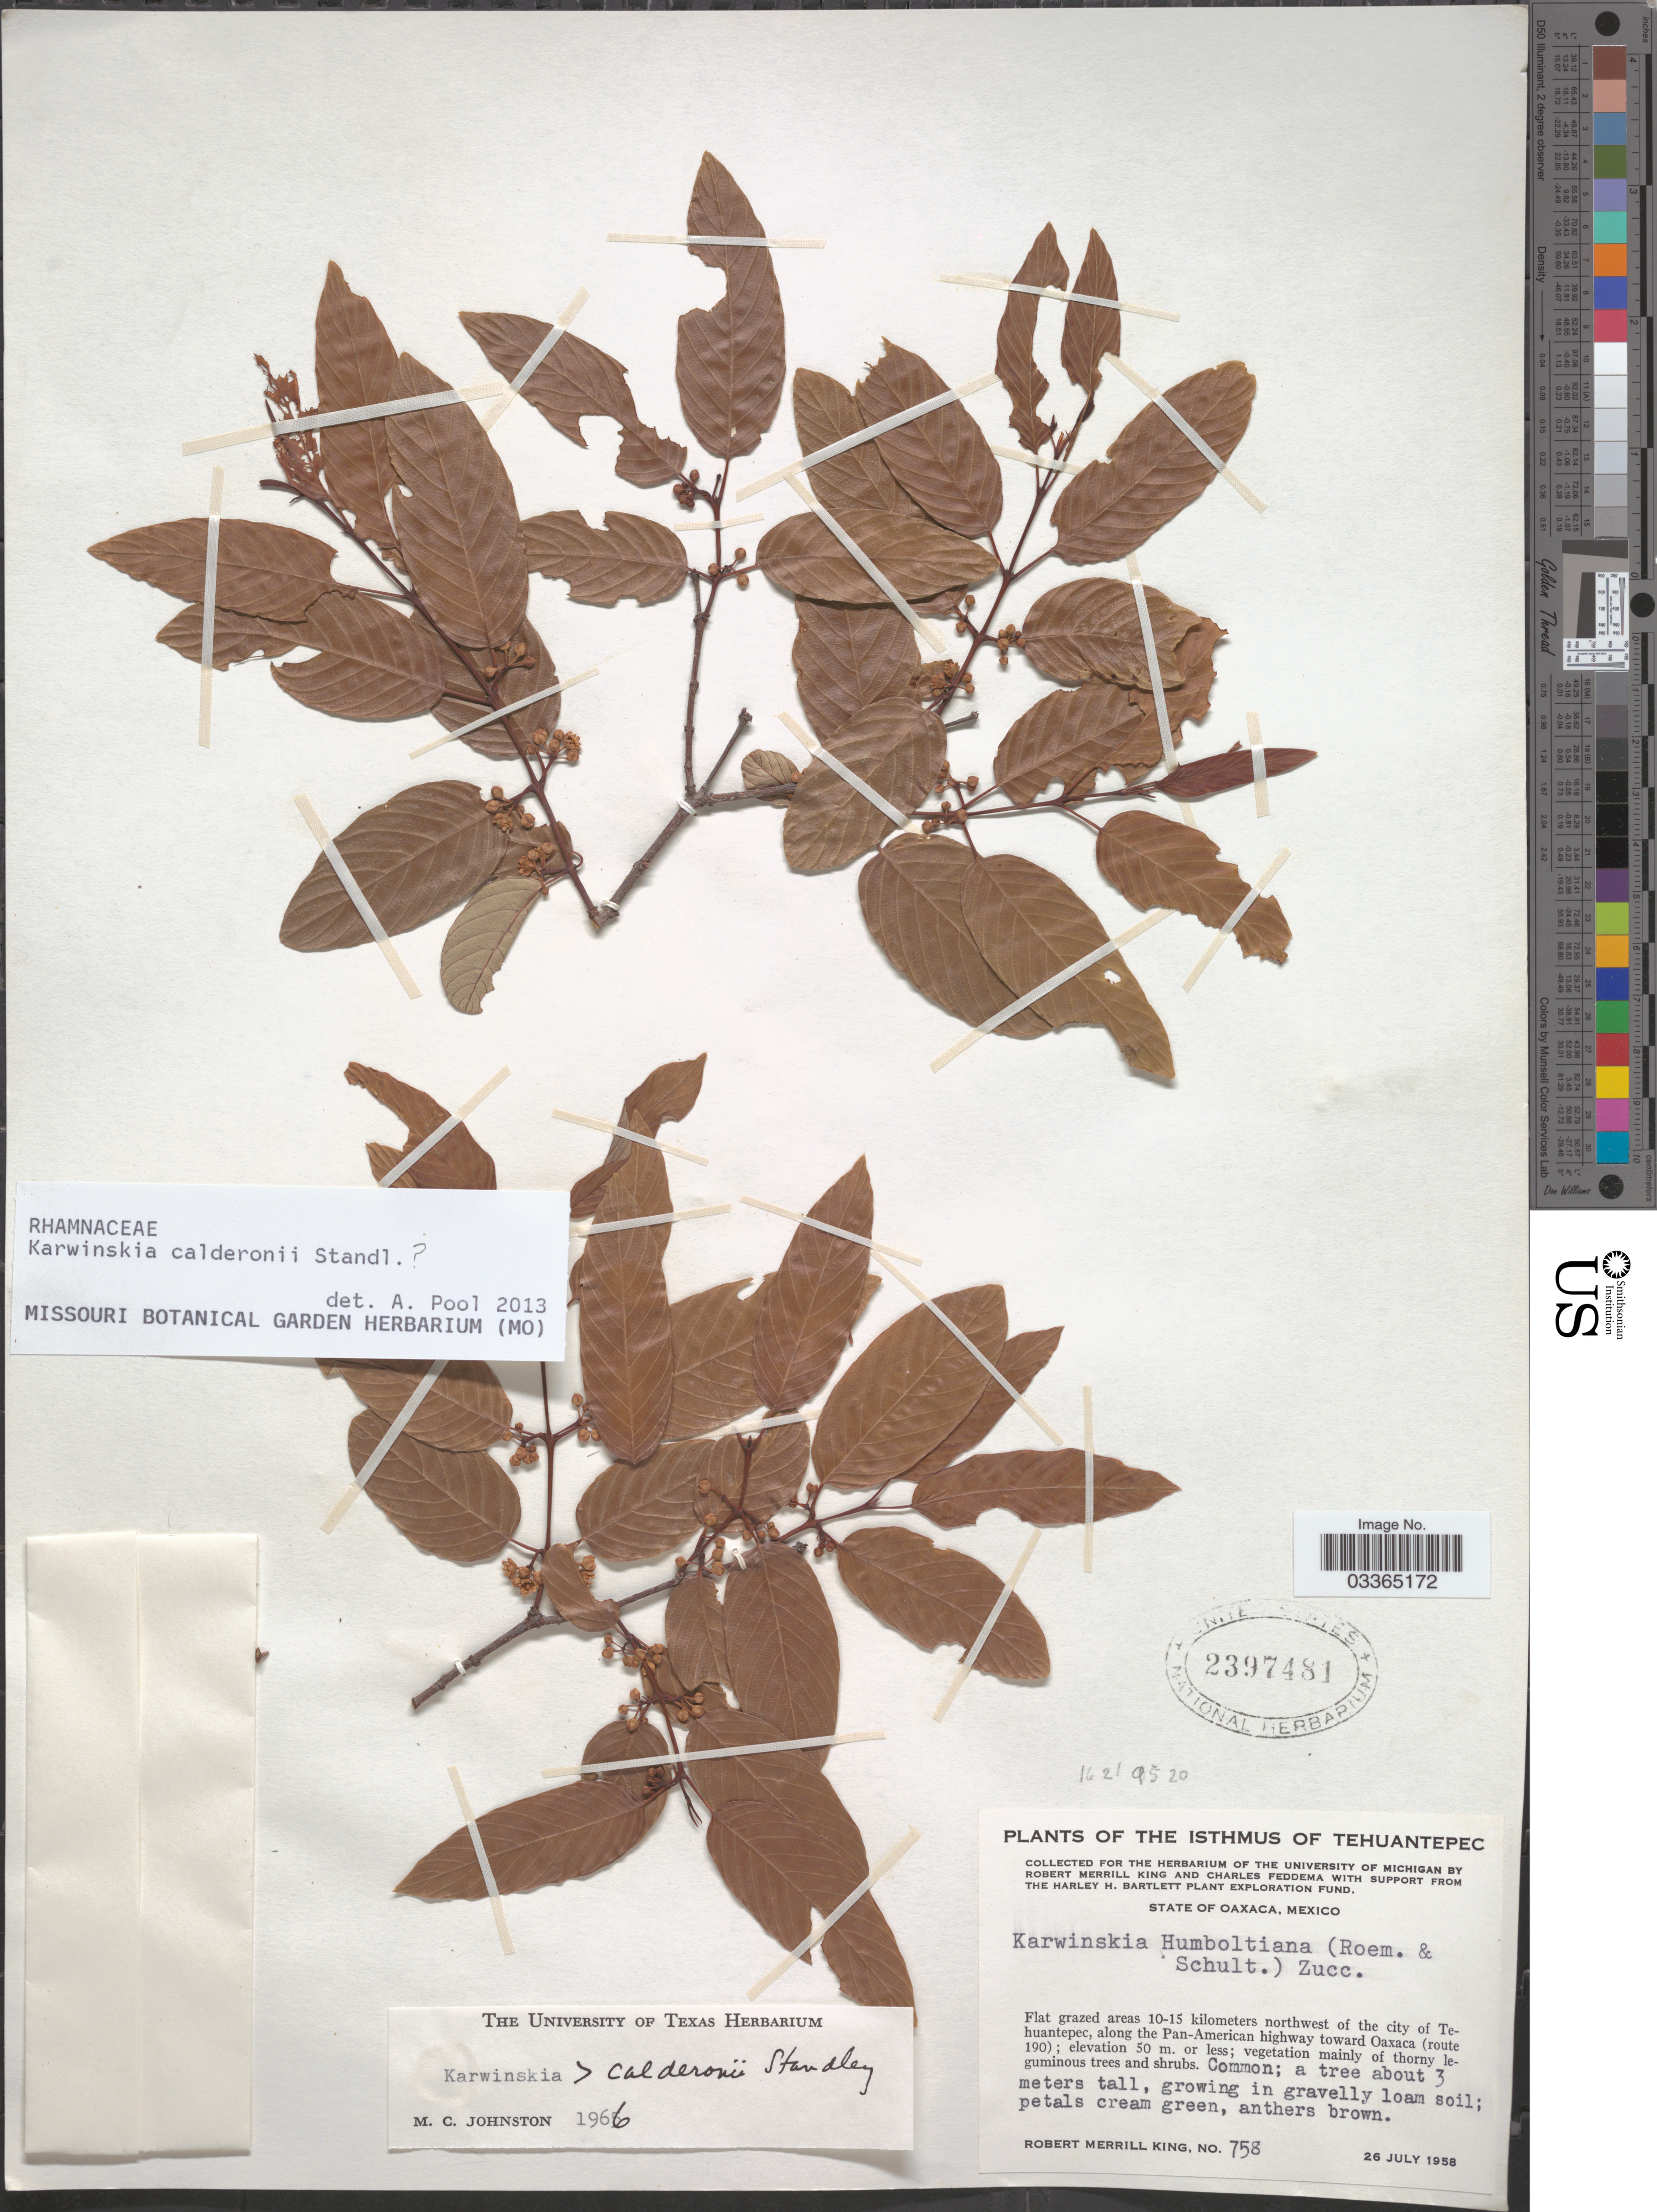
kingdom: Plantae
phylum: Tracheophyta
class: Magnoliopsida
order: Rosales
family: Rhamnaceae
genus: Karwinskia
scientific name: Karwinskia calderonii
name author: Standl.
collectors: R. M. King & C. Feddema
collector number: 758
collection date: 1958-07-26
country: Mexico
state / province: Oaxaca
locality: The Isthmus of Tehuantepec. Flat grazed areas 10-15 kilometers northwest of the city of Tehuantepec, along the Pan-American highway toward Oaxaca (route 190).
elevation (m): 50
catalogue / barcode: US 2397481